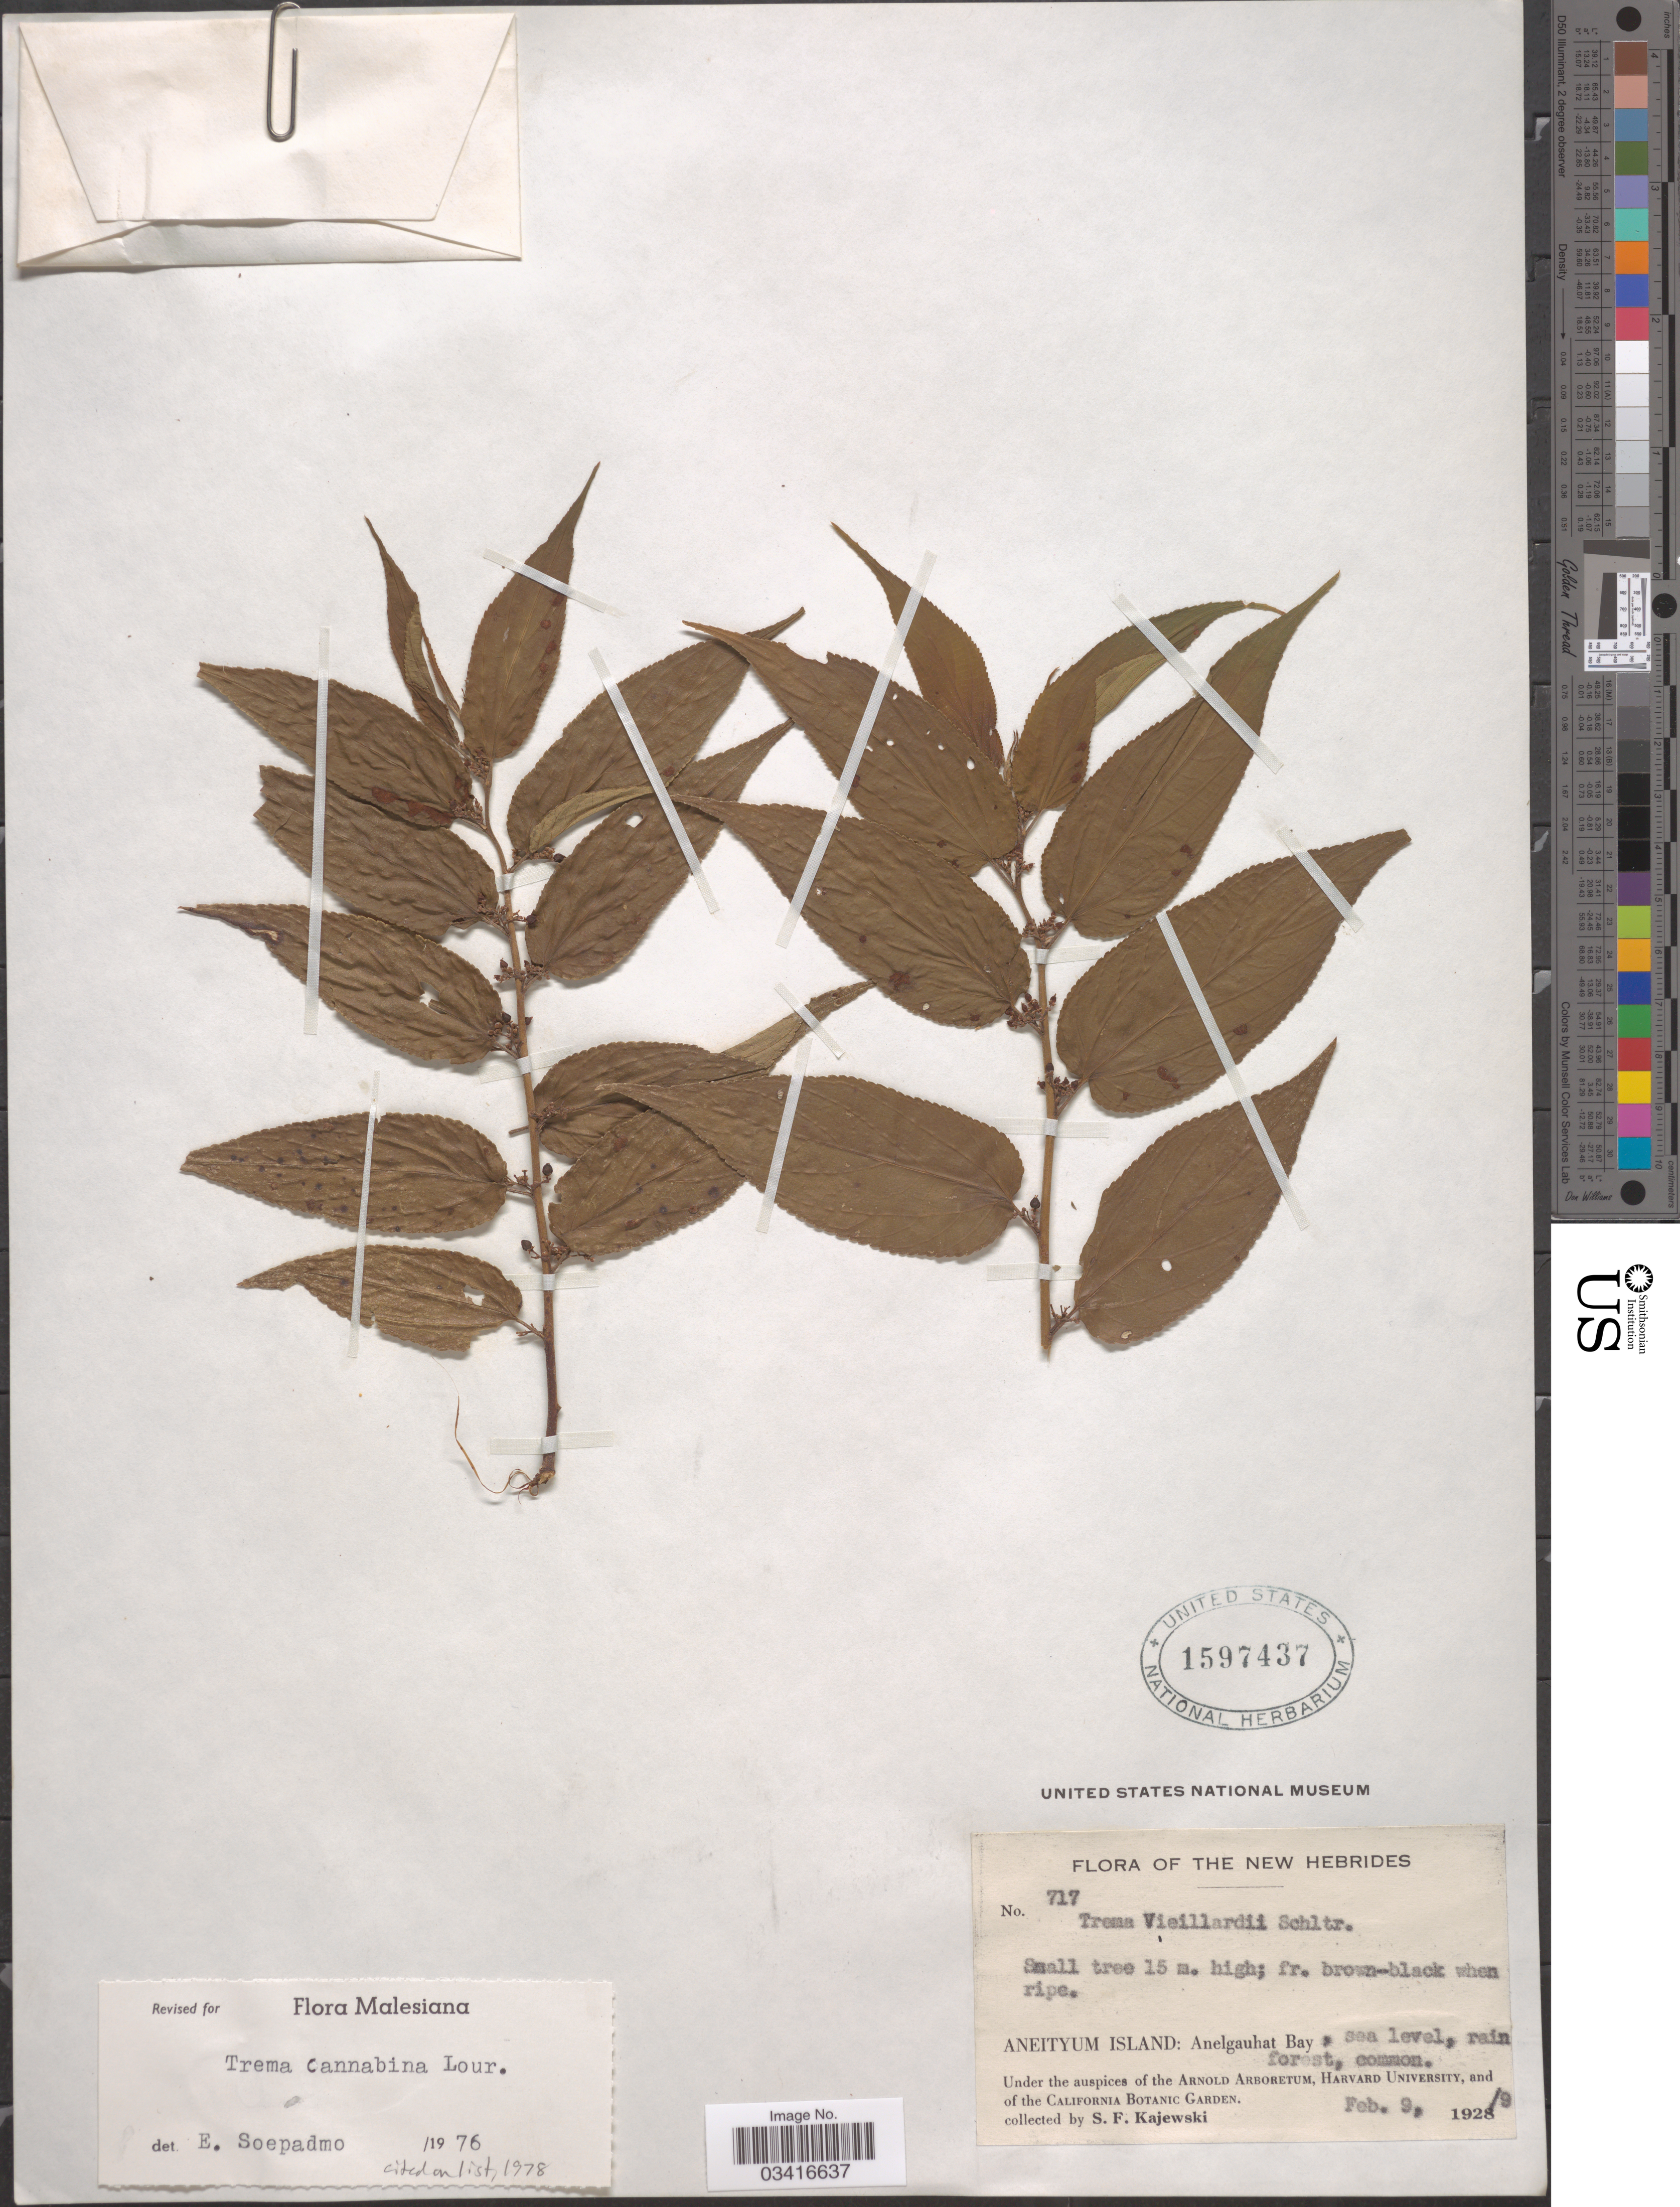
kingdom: Plantae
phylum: Tracheophyta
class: Magnoliopsida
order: Rosales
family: Cannabaceae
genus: Trema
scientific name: Trema cannabina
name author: Lour.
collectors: S. Kajewski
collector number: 717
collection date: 1929-02-09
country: Vanuatu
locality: The New Hebrides. Aneityum Island: Anelgauhat Bay.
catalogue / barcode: US 1597437